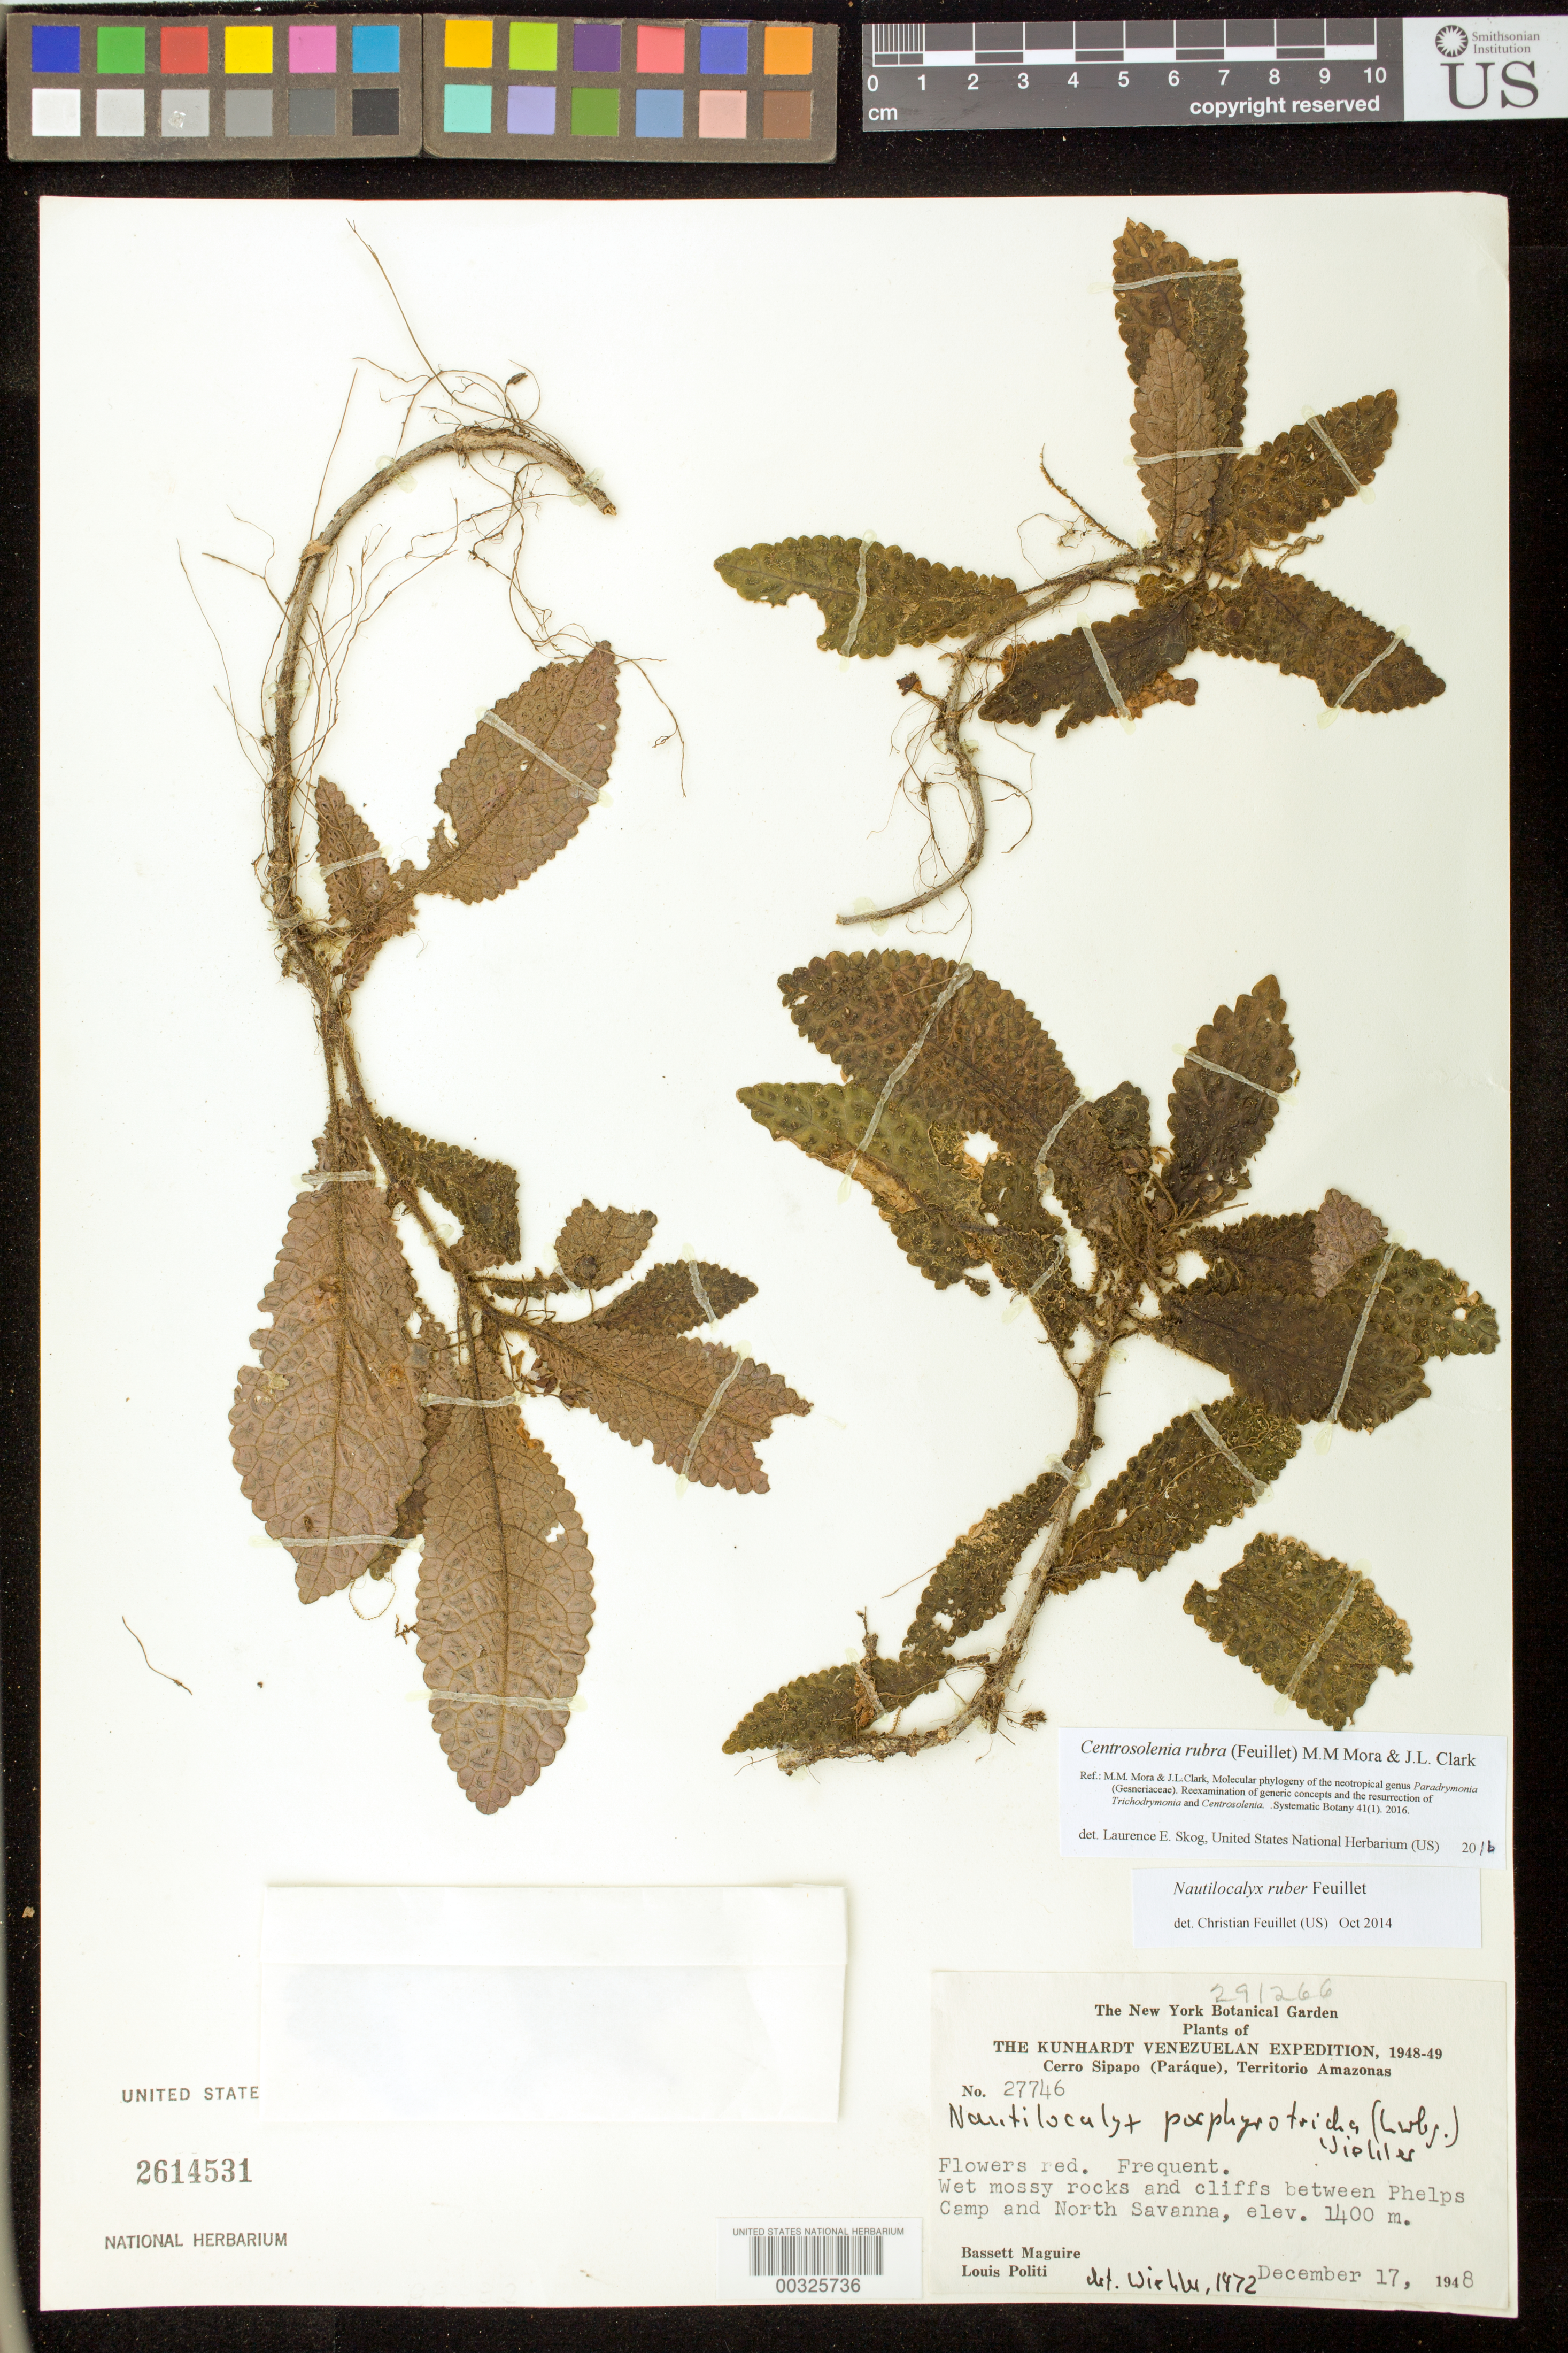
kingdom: Plantae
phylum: Tracheophyta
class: Magnoliopsida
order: Lamiales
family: Gesneriaceae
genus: Centrosolenia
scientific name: Centrosolenia rubra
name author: (Feuillet) M.M. Mora & J.L. Clark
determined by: Skog, Laurence E.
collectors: B. Maguire & L. Politi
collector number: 27746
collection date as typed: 17 Dec 1948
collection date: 1948-12-17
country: Venezuela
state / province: Amazonas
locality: Cerro Sipapo (Paraque), between Phelps camp and north savanna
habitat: Wet mossy rocks and cliffs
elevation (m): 1400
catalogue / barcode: US 2614531